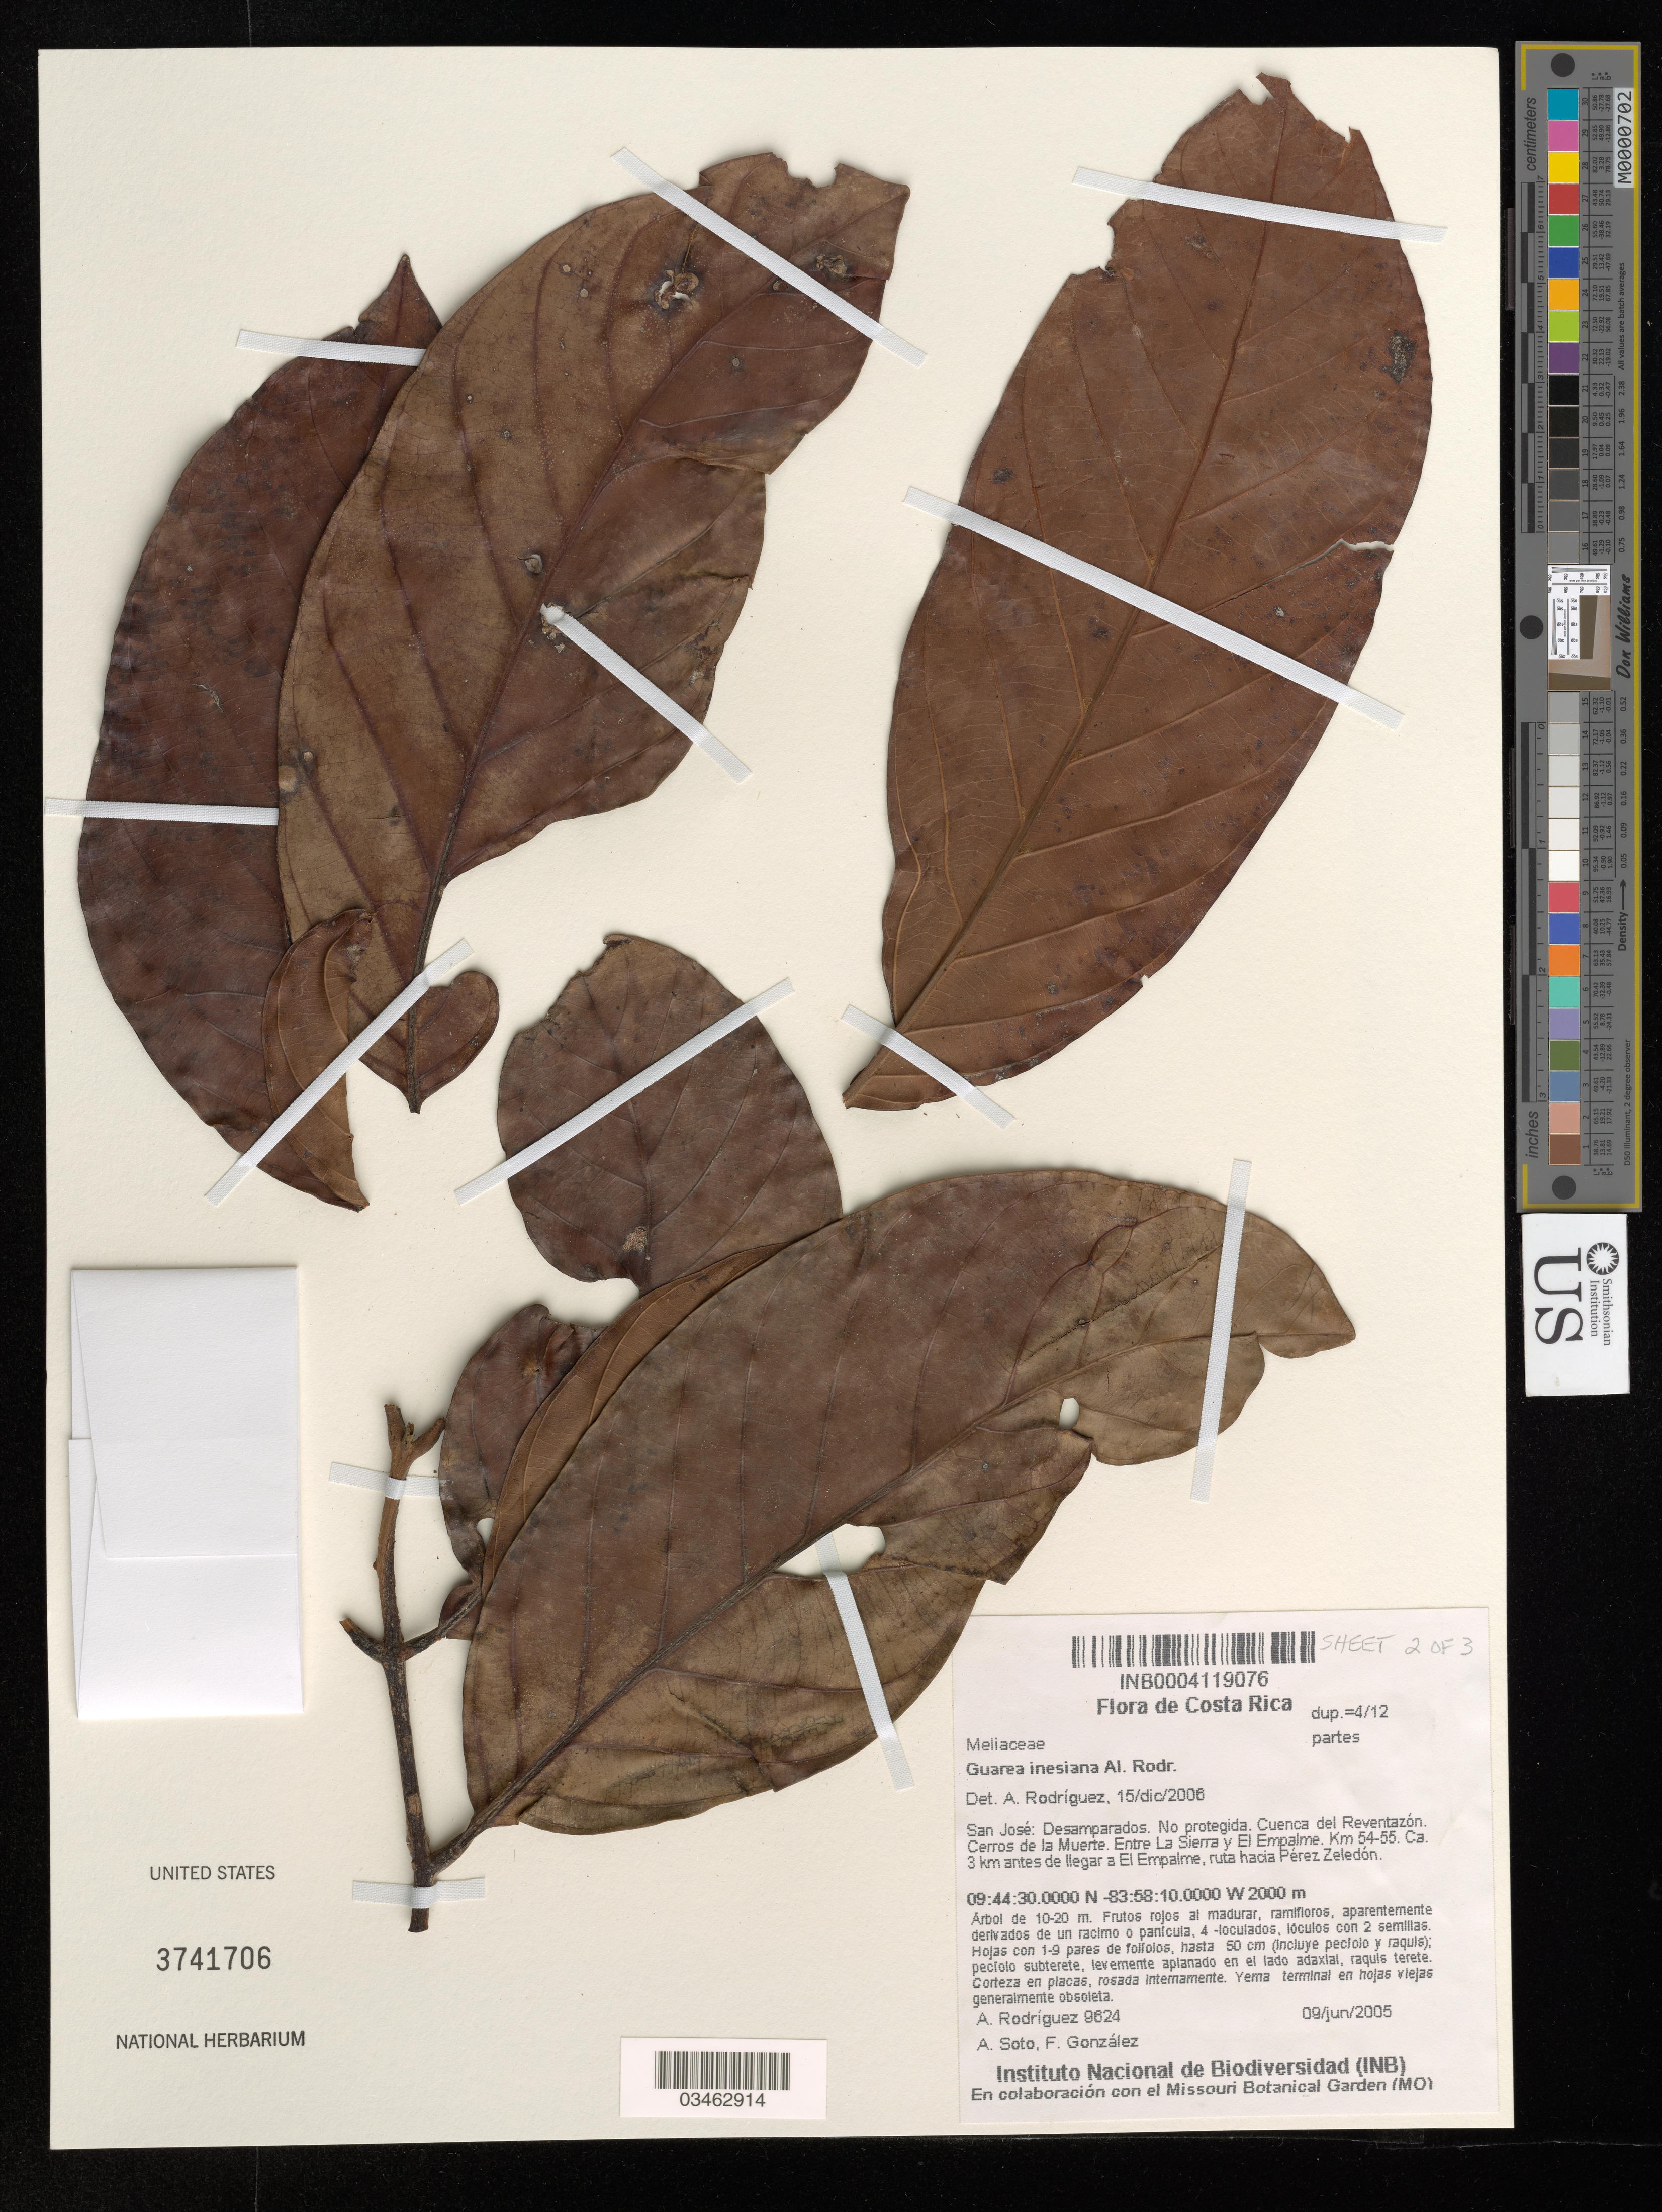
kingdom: Plantae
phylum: Tracheophyta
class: Magnoliopsida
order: Sapindales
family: Meliaceae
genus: Guarea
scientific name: Guarea inesiana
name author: Al. Rodr.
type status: Isotype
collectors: A. Rodríguez, A. Soto & F. González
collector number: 9624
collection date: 2005-06-09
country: Costa Rica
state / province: San José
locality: Desamparados. No protegida. Cuenca del Reventazon. Cerros de la Muerte. Entre La Sierra y El Empalme. Km 54-55. Ca. 3 km antes de llegar a El Emplame, ruta hacia Perez Zeledon.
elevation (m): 2000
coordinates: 09:44:30.0000N, -83:58:10.0000W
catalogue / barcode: US 3741706